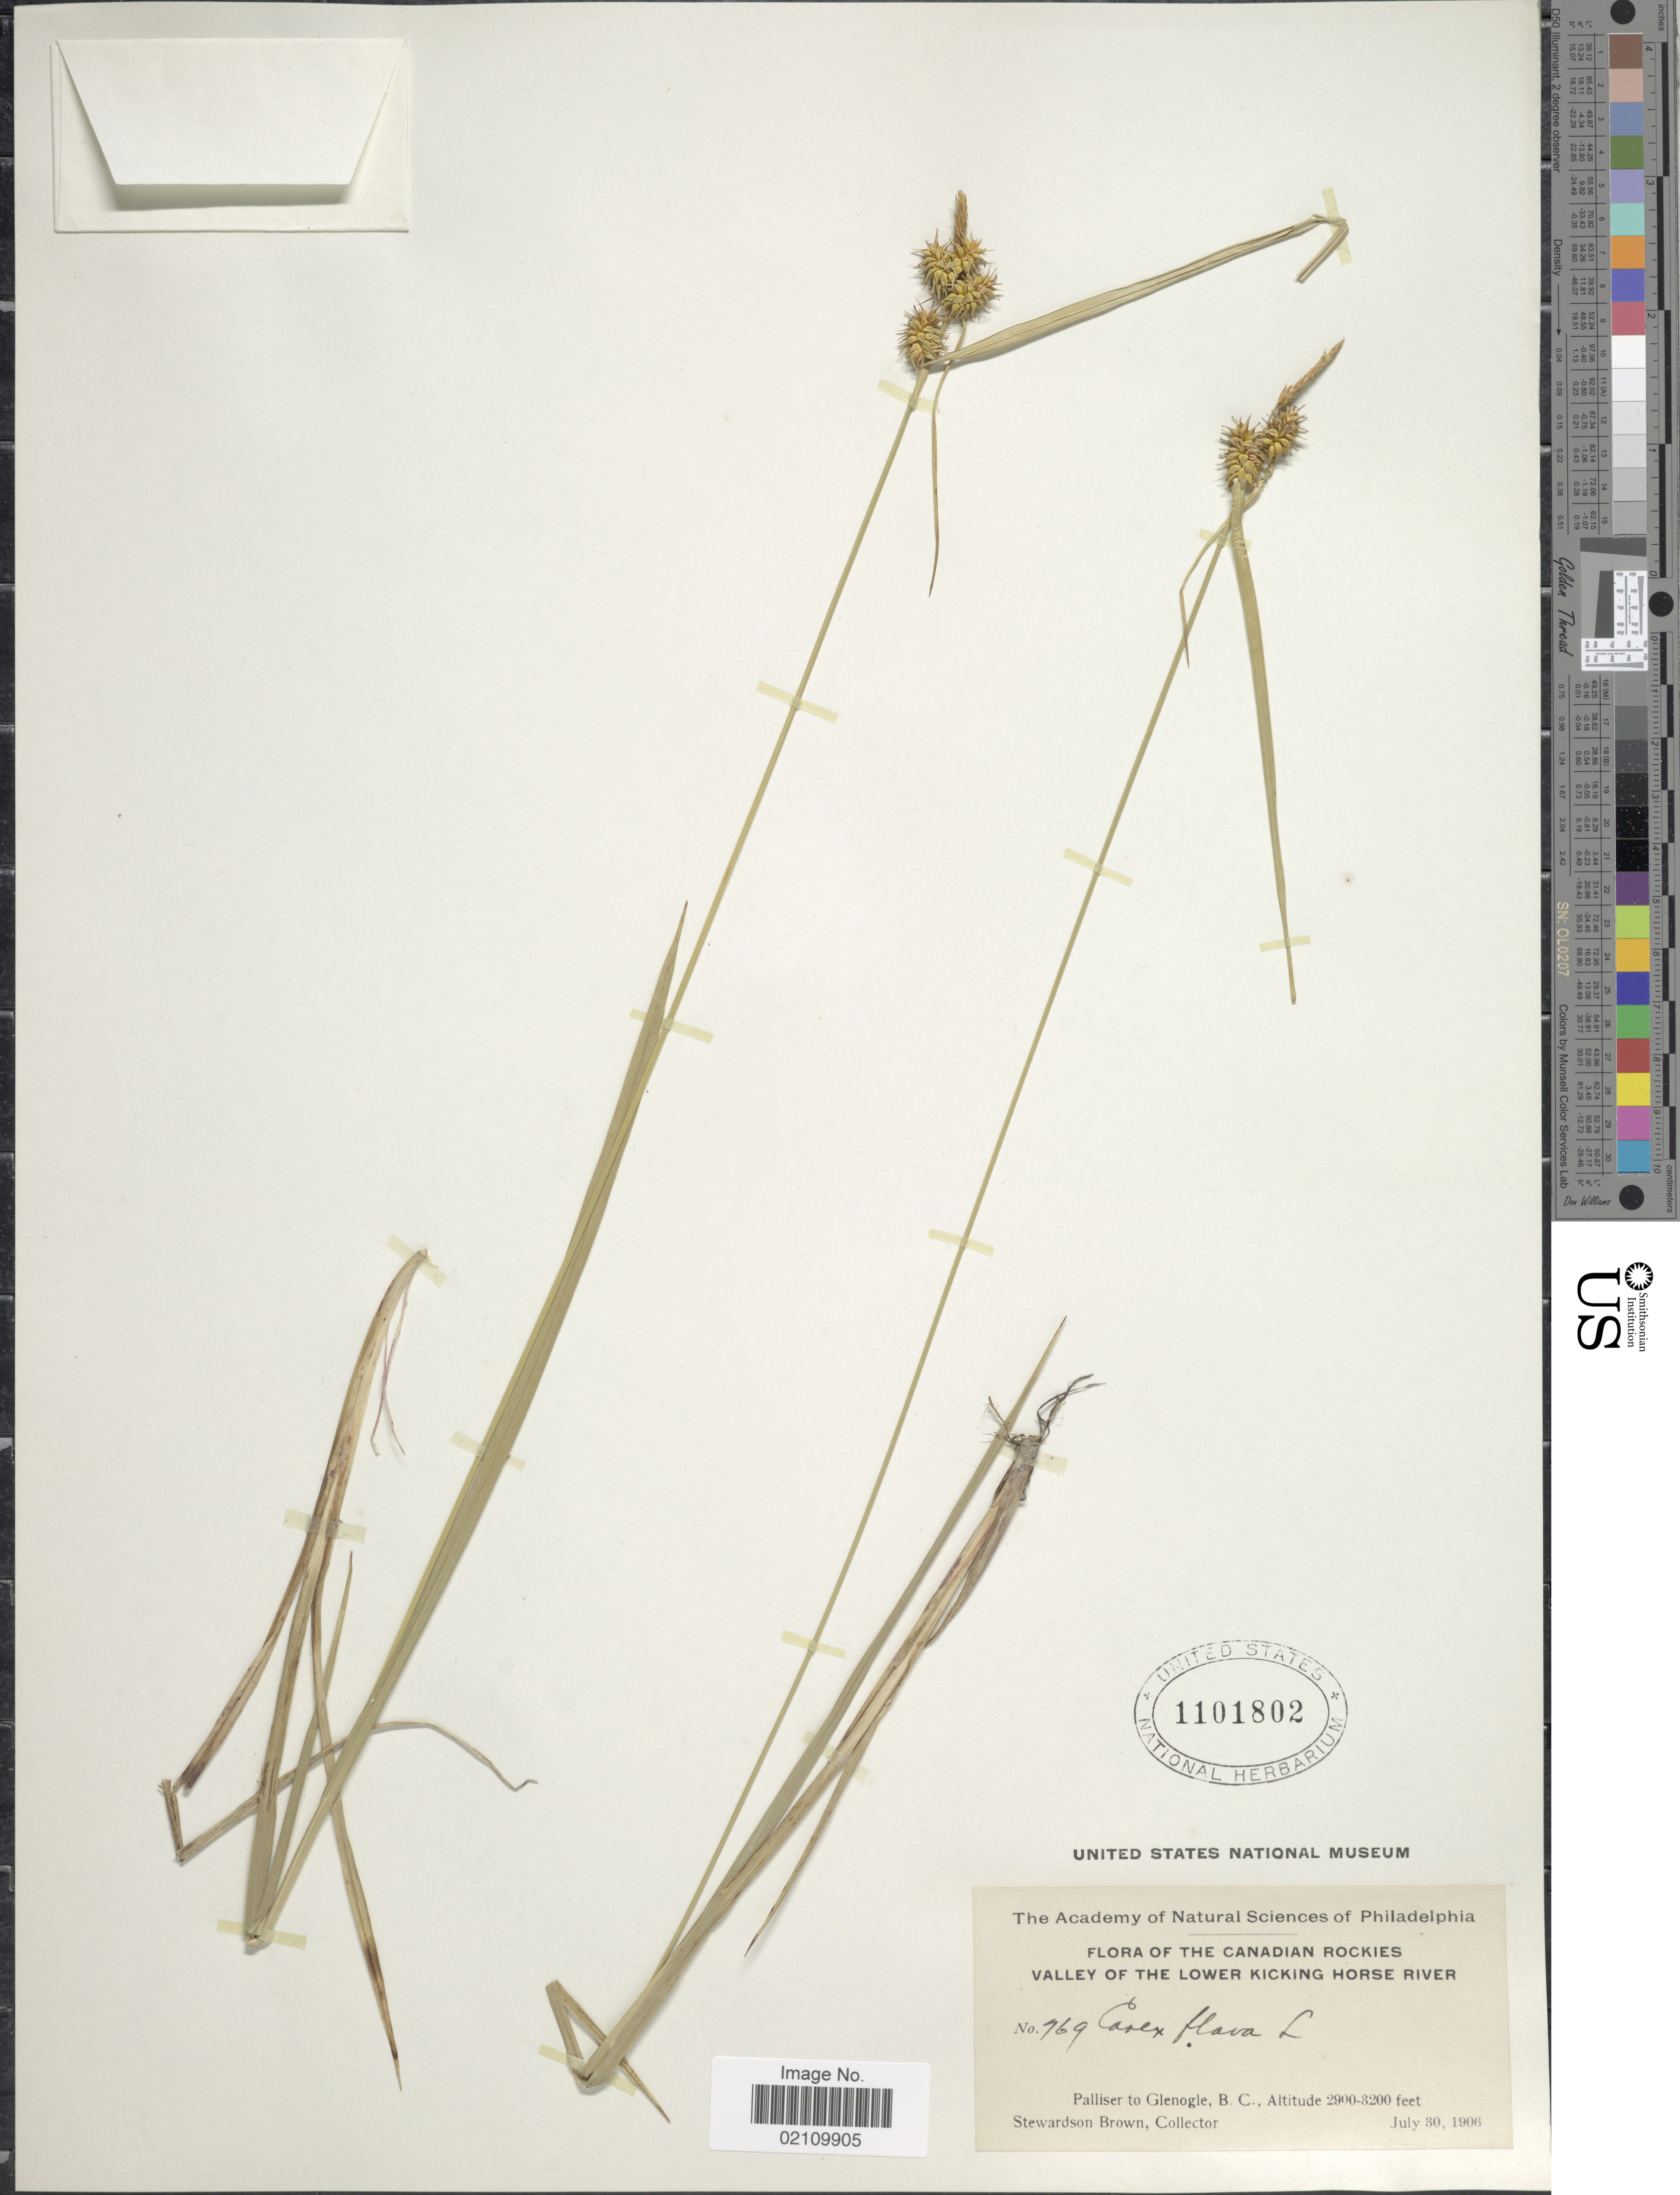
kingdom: Plantae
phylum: Tracheophyta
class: Liliopsida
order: Poales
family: Cyperaceae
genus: Carex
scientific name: Carex flava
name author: L.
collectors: S. Brown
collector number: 769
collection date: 1906-07-30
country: Canada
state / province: British Columbia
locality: Canadian Rockies. Valley of the Lower Kicking Horse River. Palliser to Glenogle, B.C.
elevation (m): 884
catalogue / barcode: US 1101802